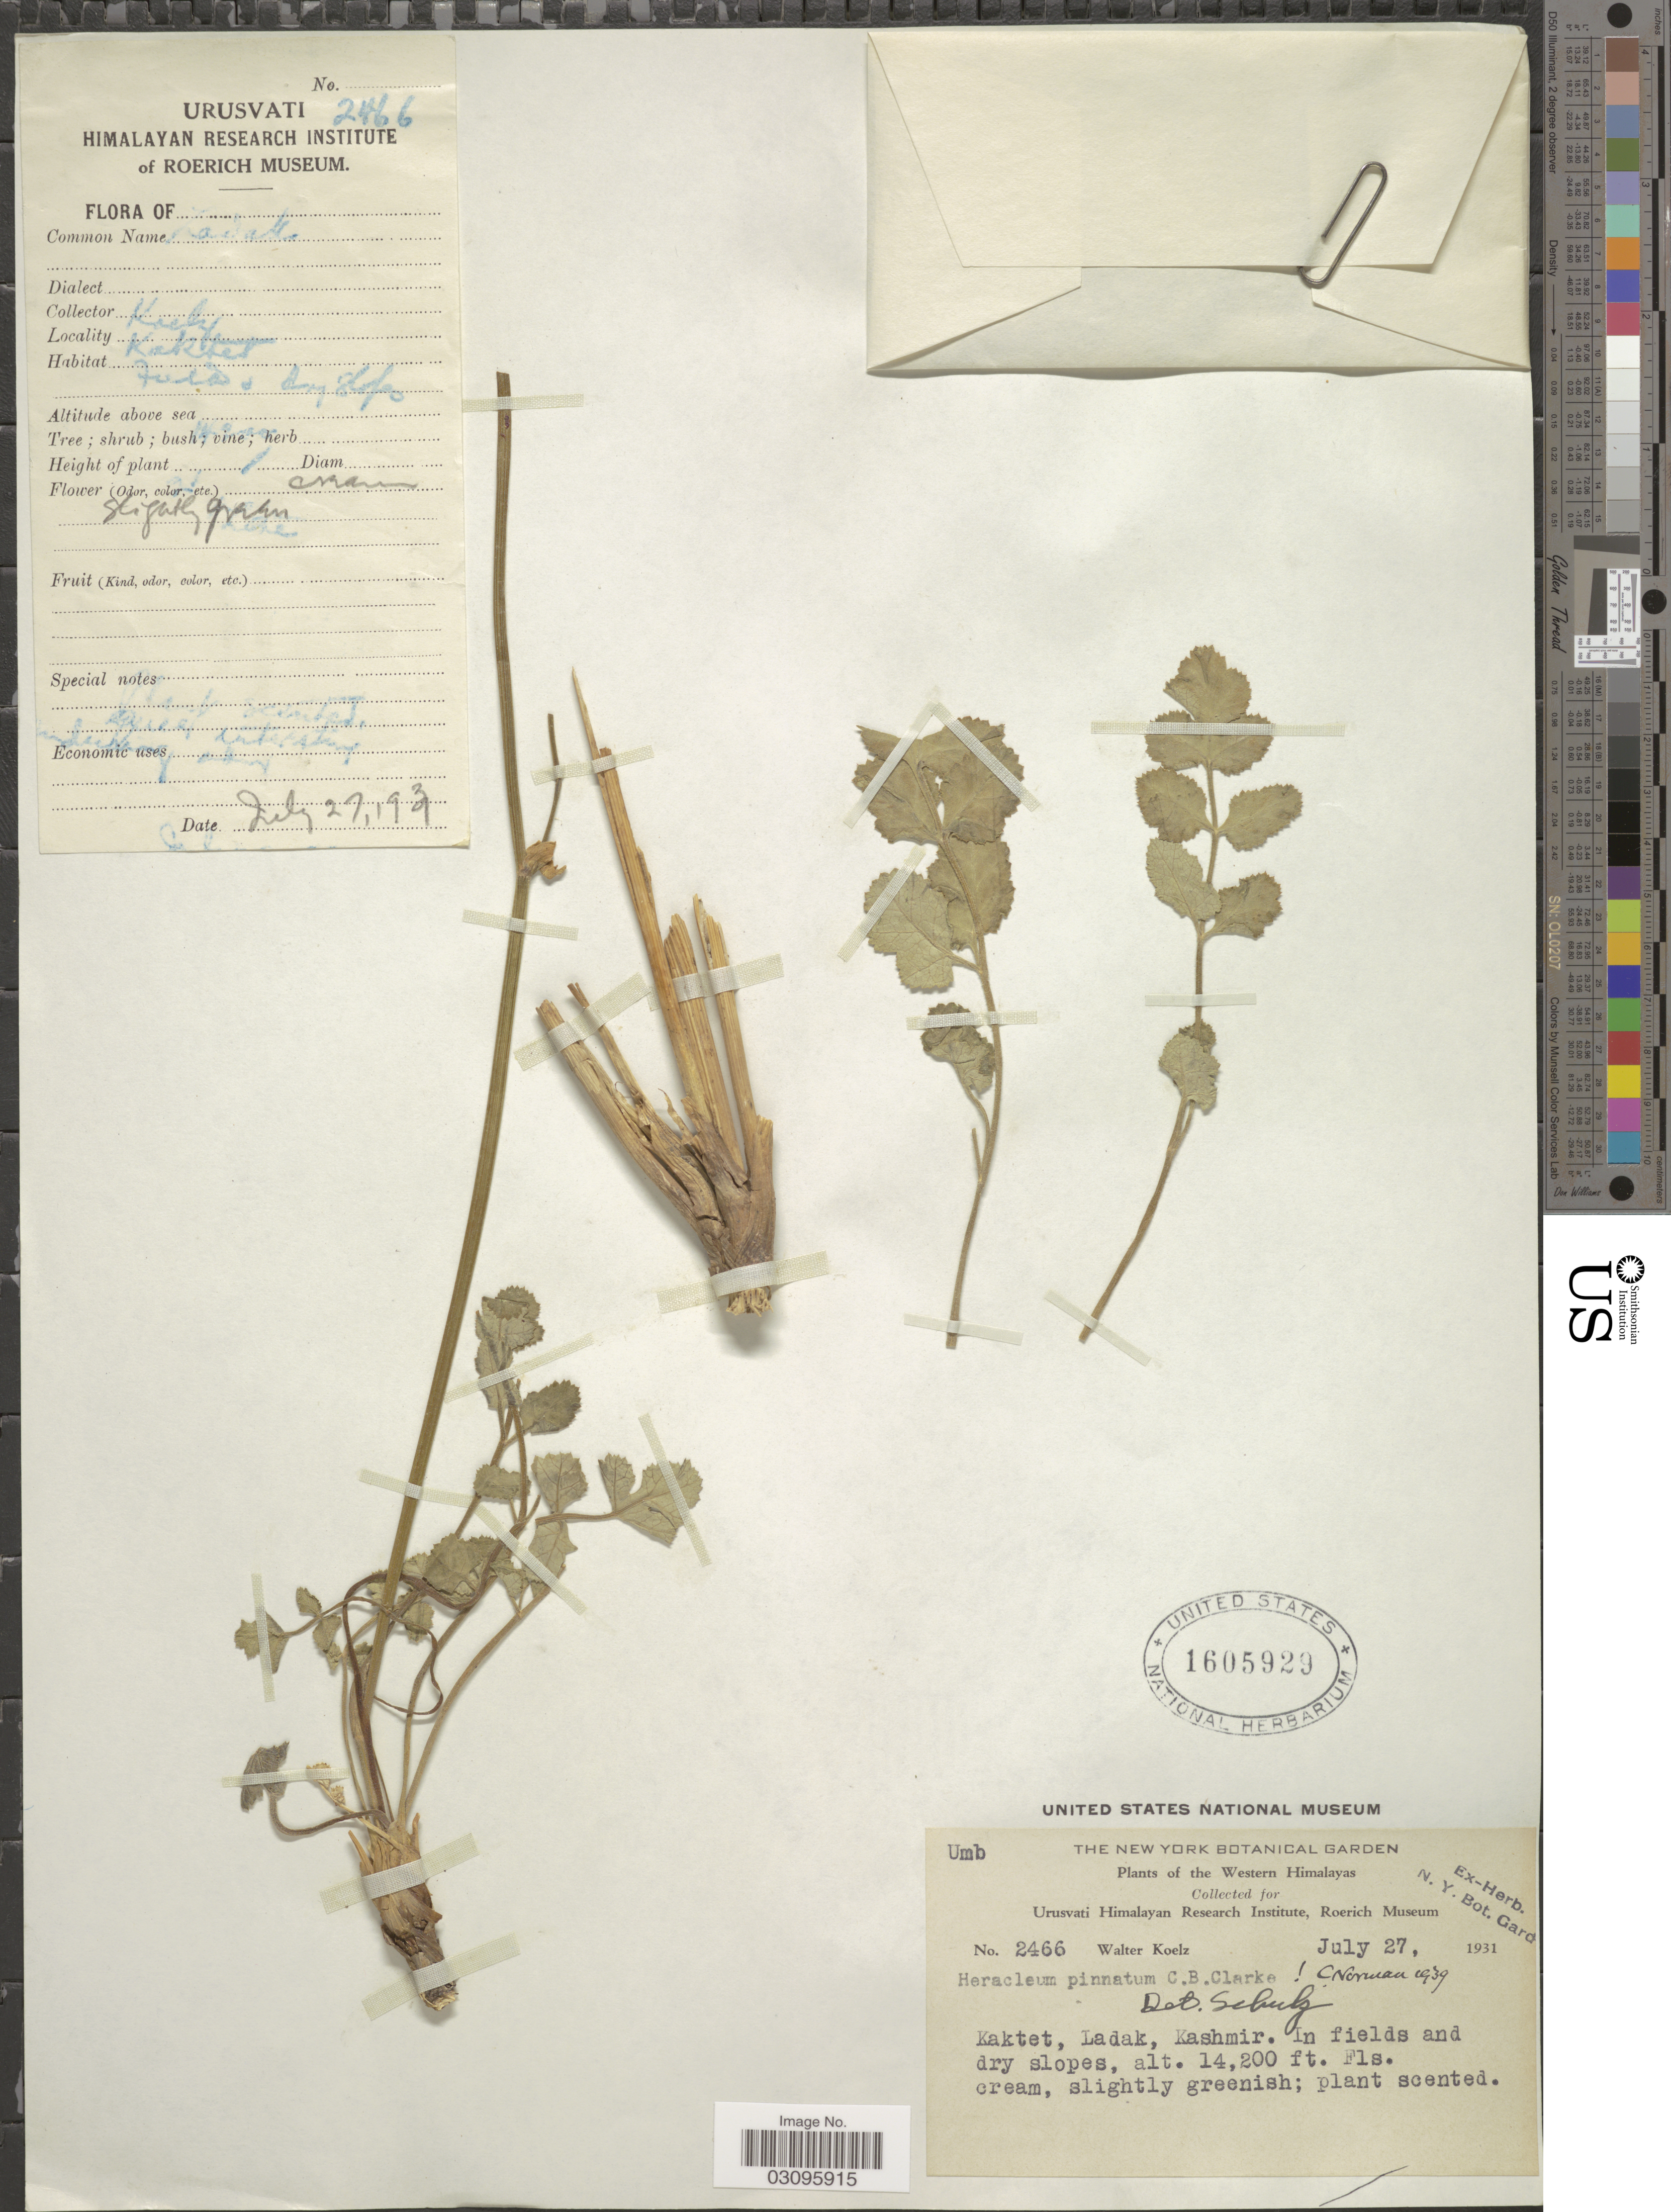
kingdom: Plantae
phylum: Tracheophyta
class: Magnoliopsida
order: Apiales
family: Apiaceae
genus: Heracleum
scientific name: Heracleum pinnatum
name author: C.B. Clarke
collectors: W. N. Koelz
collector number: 2466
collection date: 1931-07-27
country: India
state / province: Ladakh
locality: Western Himalayas. Kaktet, Ladak, Kashmir.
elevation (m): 4328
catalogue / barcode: US 1605929